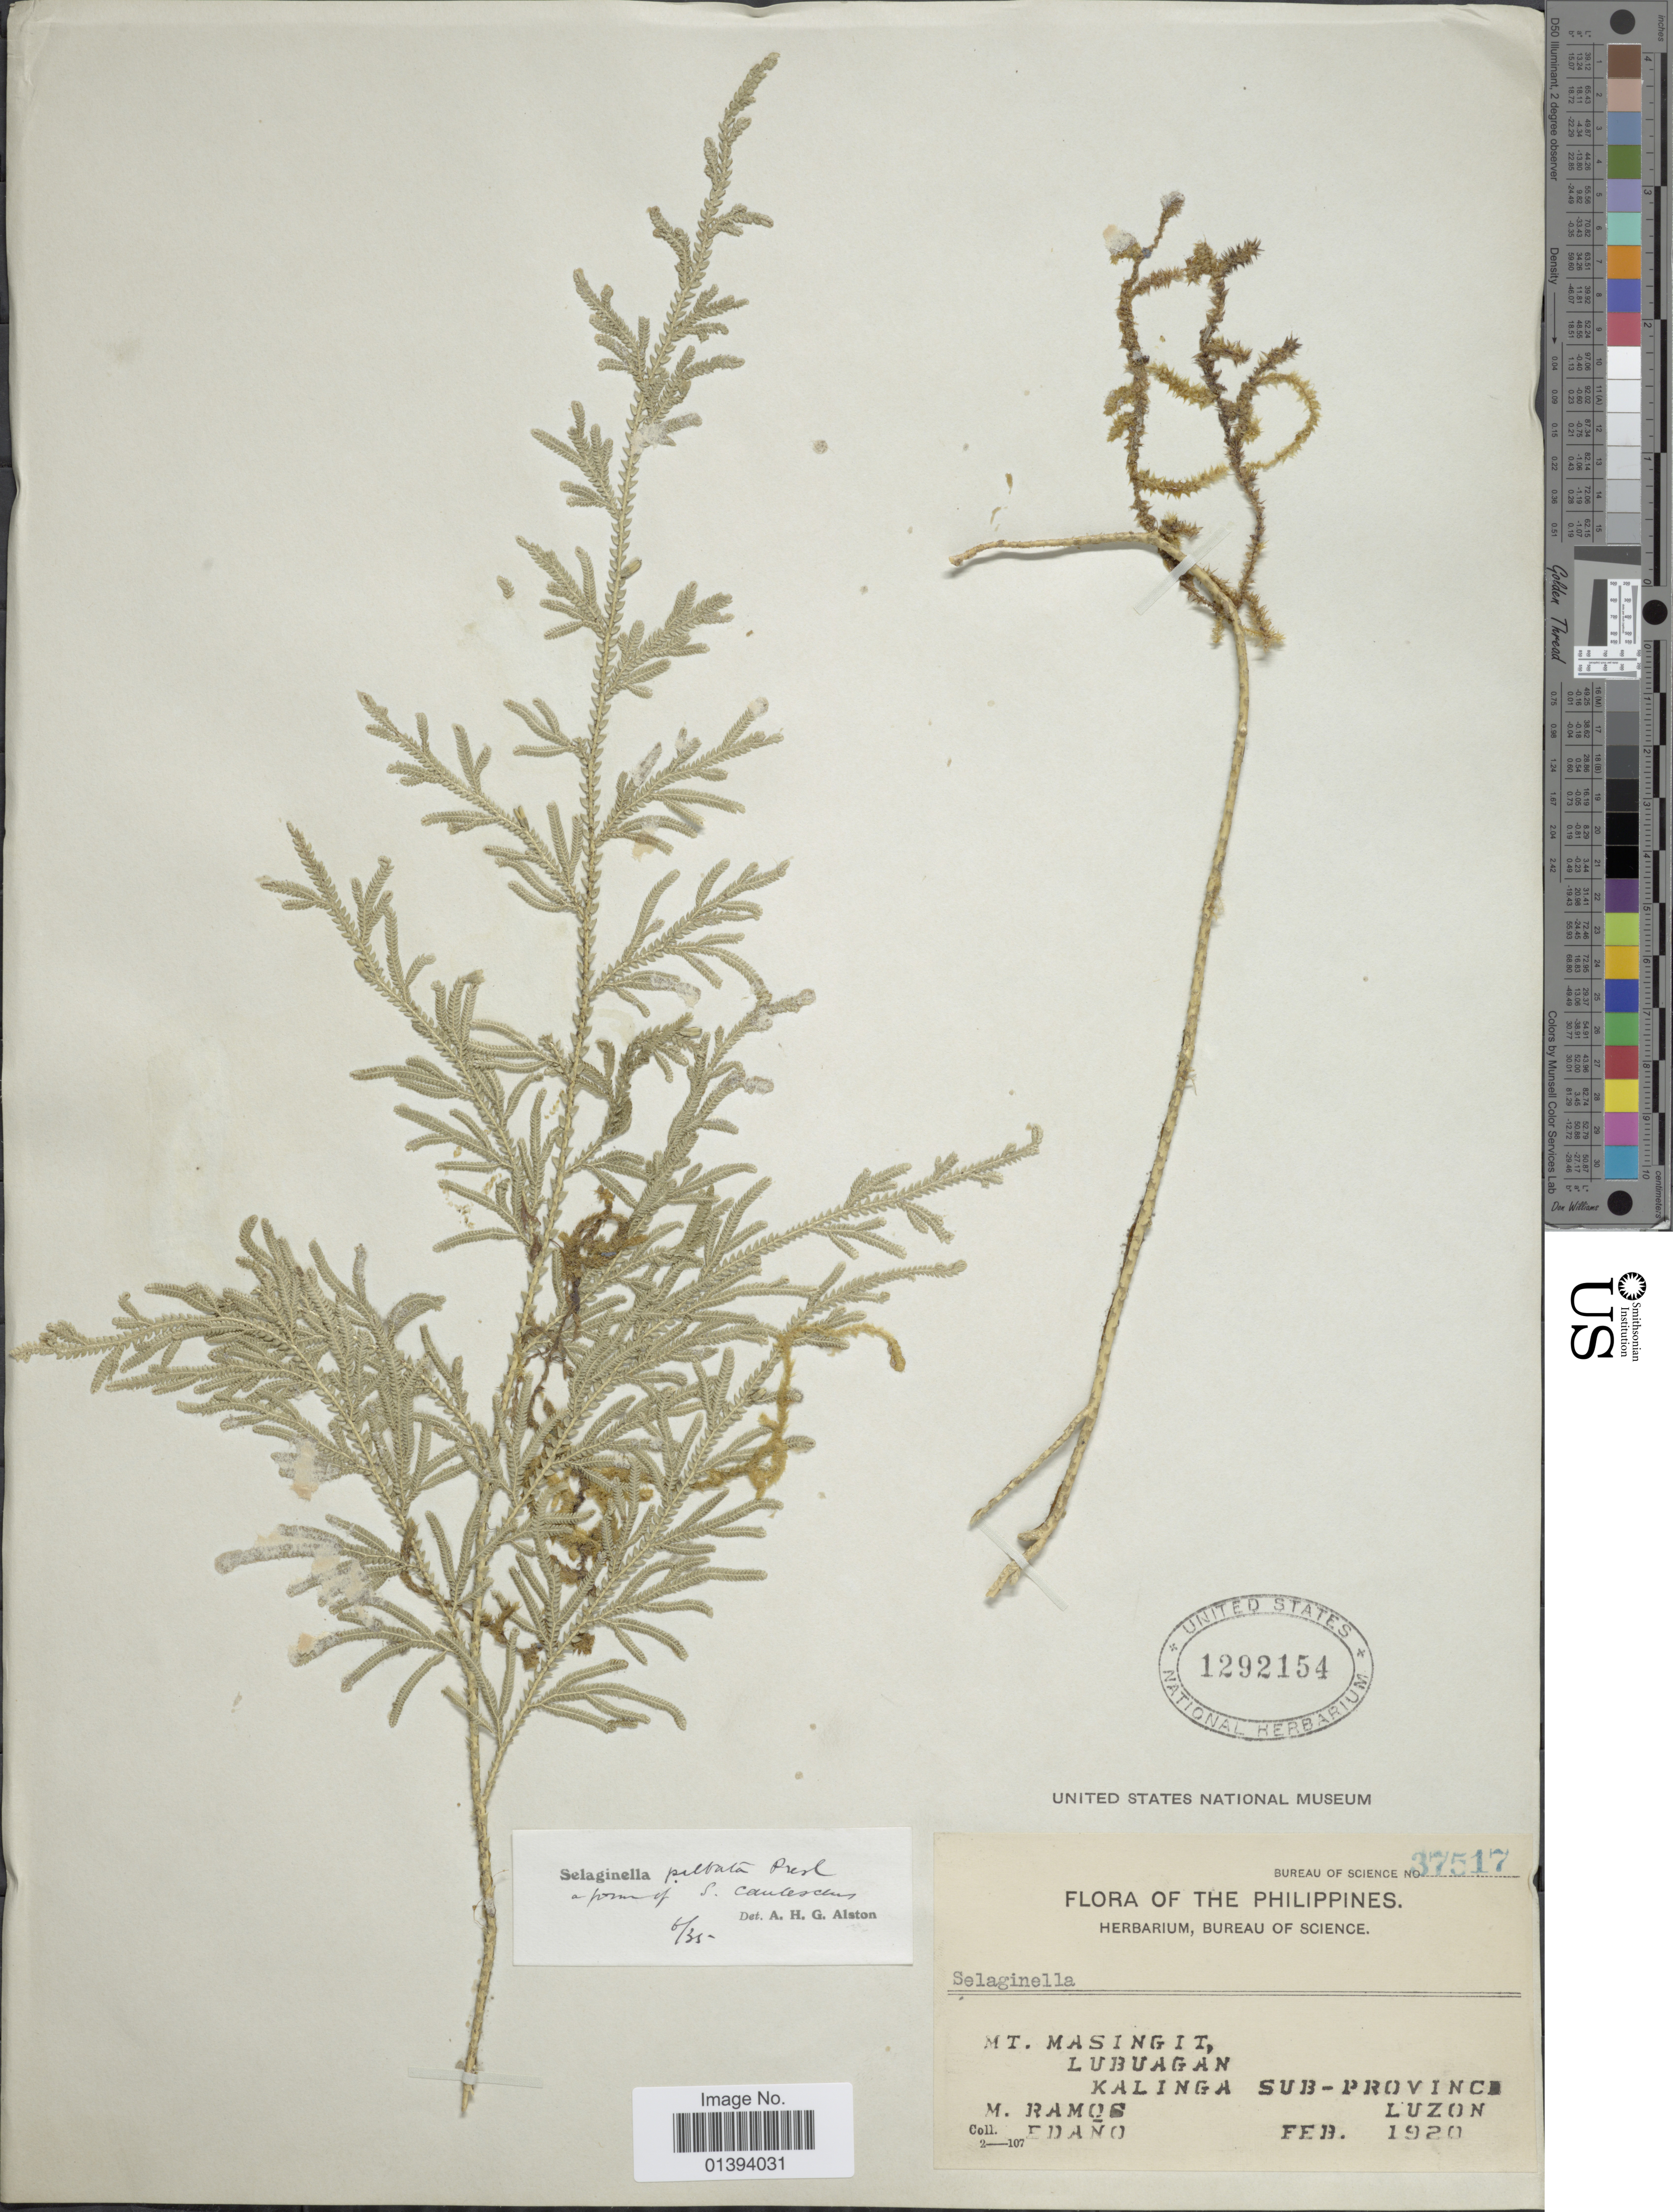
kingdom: Plantae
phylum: Tracheophyta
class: Lycopodiopsida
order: Selaginellales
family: Selaginellaceae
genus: Selaginella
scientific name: Selaginella peltata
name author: C. Presl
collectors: M. Ramos & -. Edano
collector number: Bureau of Science 37517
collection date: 1920-02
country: Philippines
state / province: Central Luzon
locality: Mt. Masingit, Lubuagan, Kalinga Sub-province, Luzon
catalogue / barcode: US 1292154